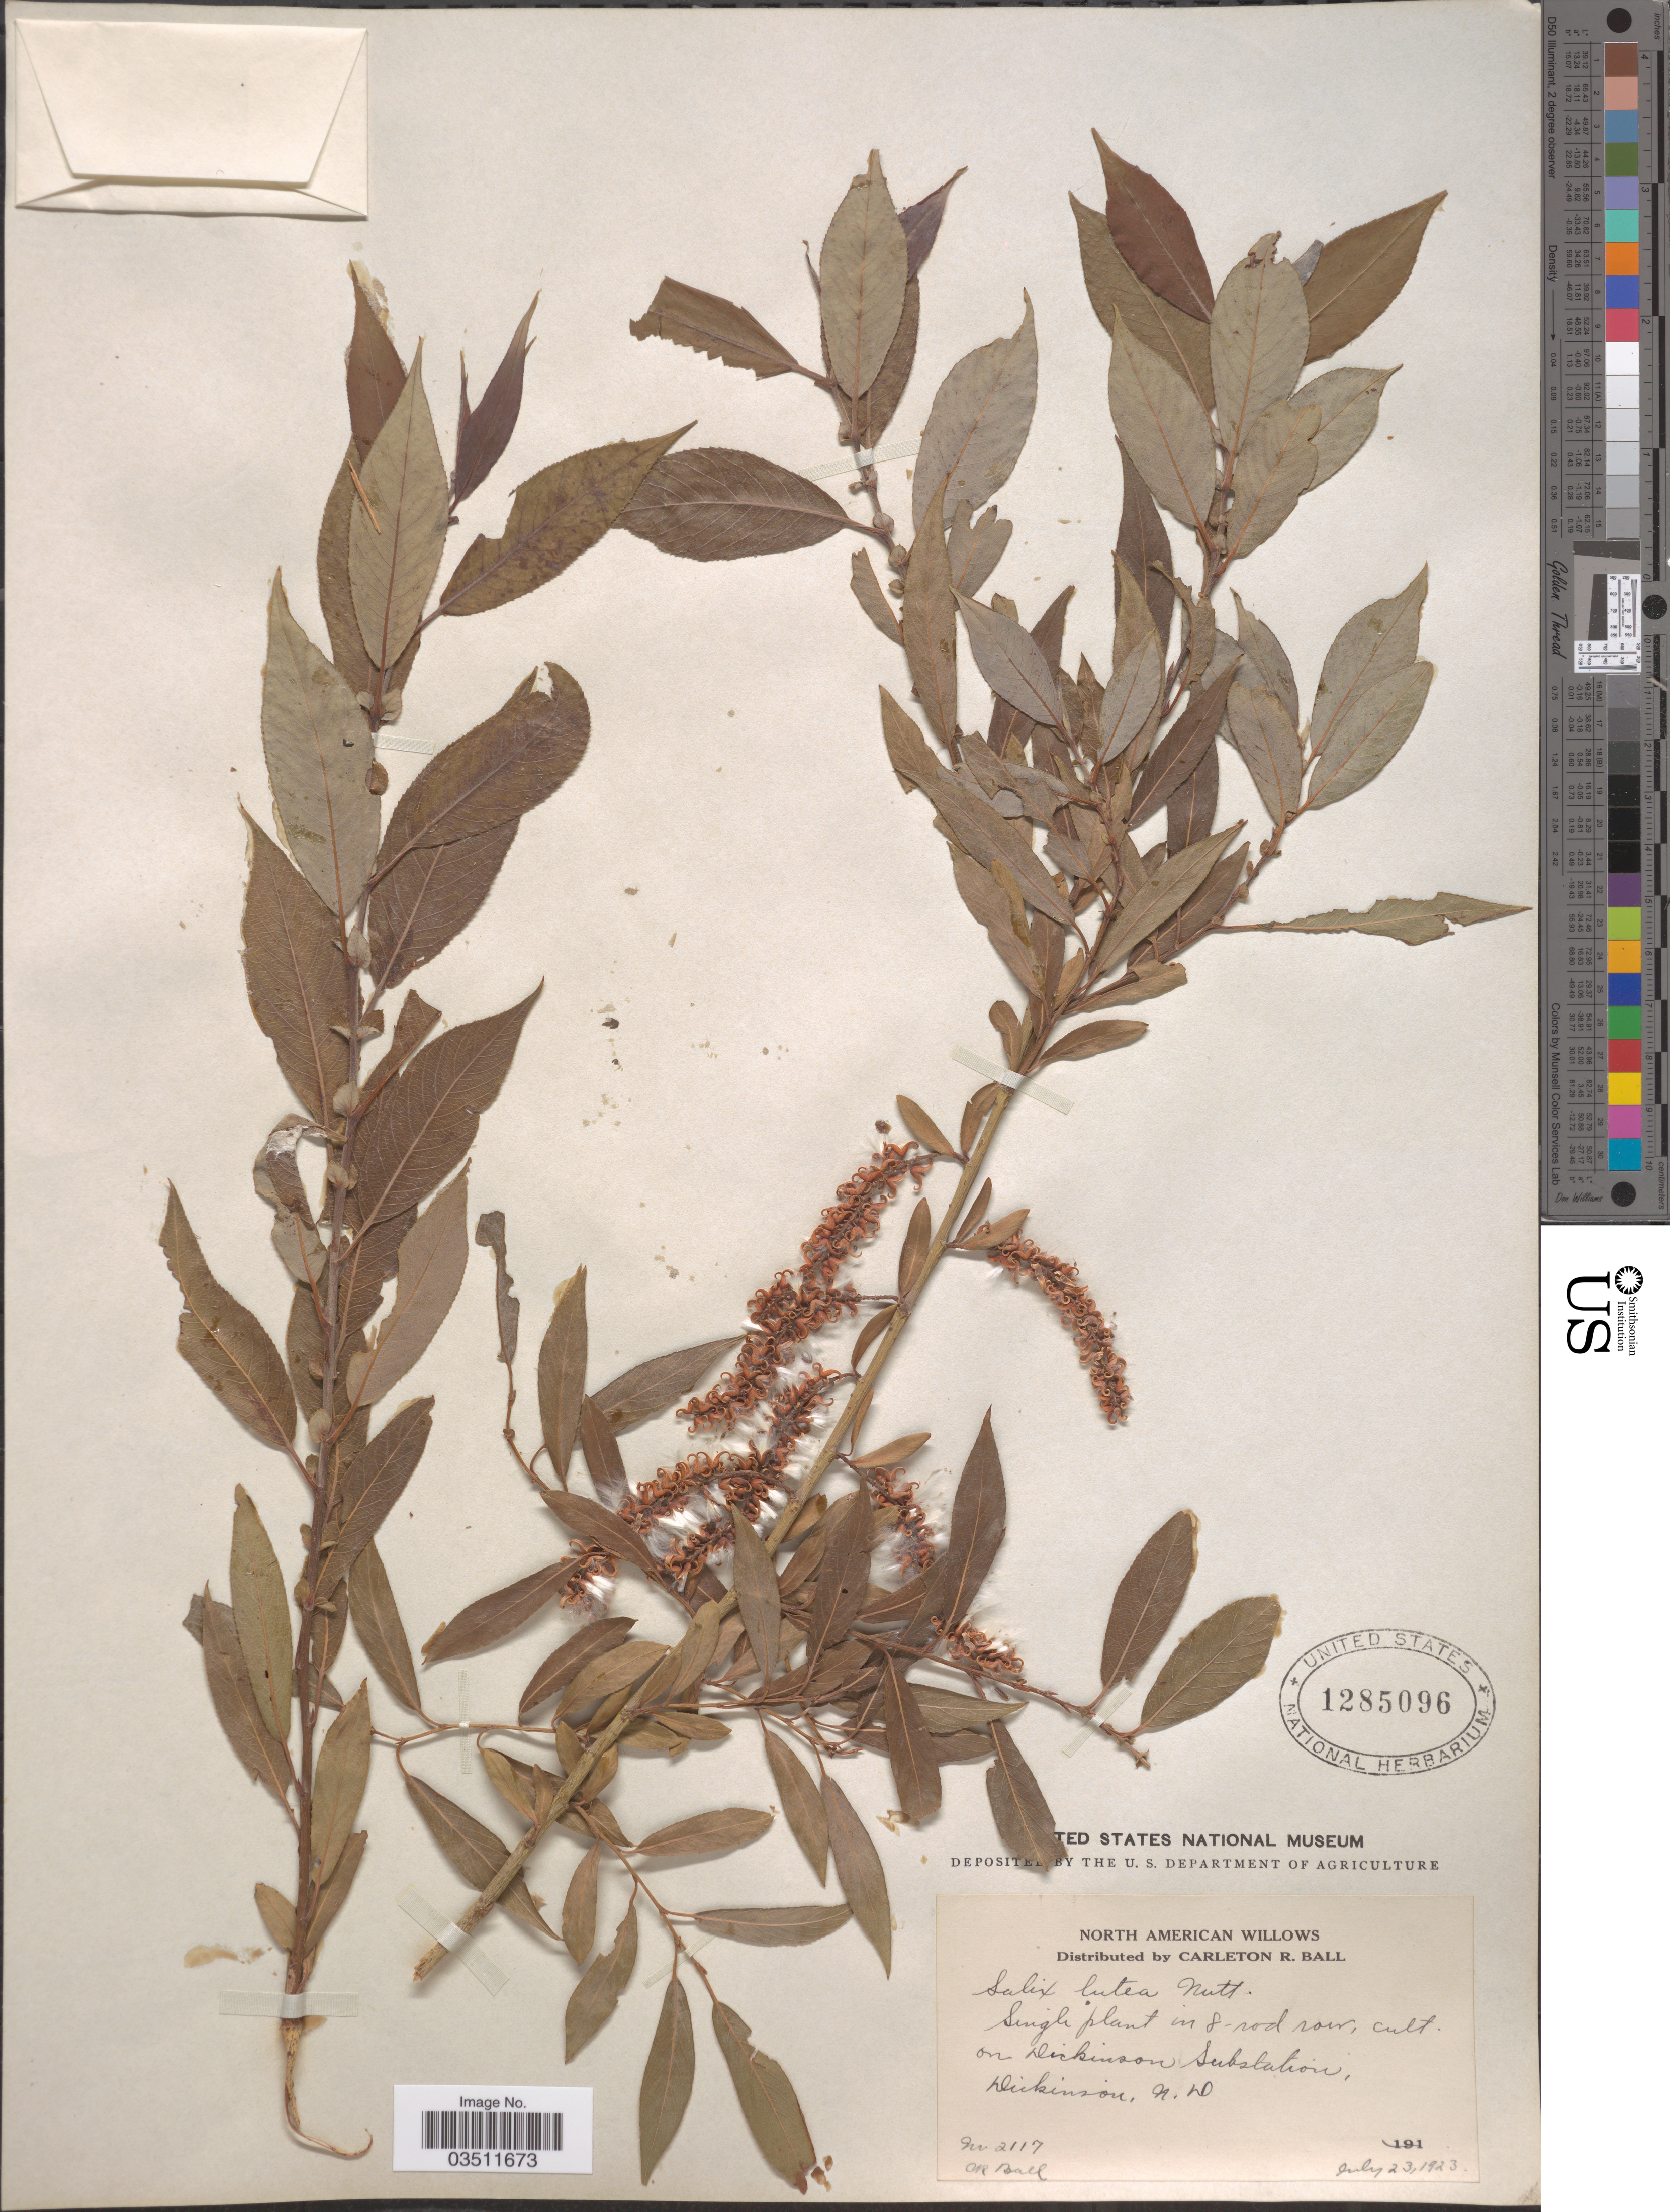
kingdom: Plantae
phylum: Tracheophyta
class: Magnoliopsida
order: Malpighiales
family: Salicaceae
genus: Salix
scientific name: Salix lutea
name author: Nutt.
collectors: C. R. Ball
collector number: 2117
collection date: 1923-07-23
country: United States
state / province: North Dakota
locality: On Dickinson Substation, Dickinson.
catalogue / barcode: US 1285096